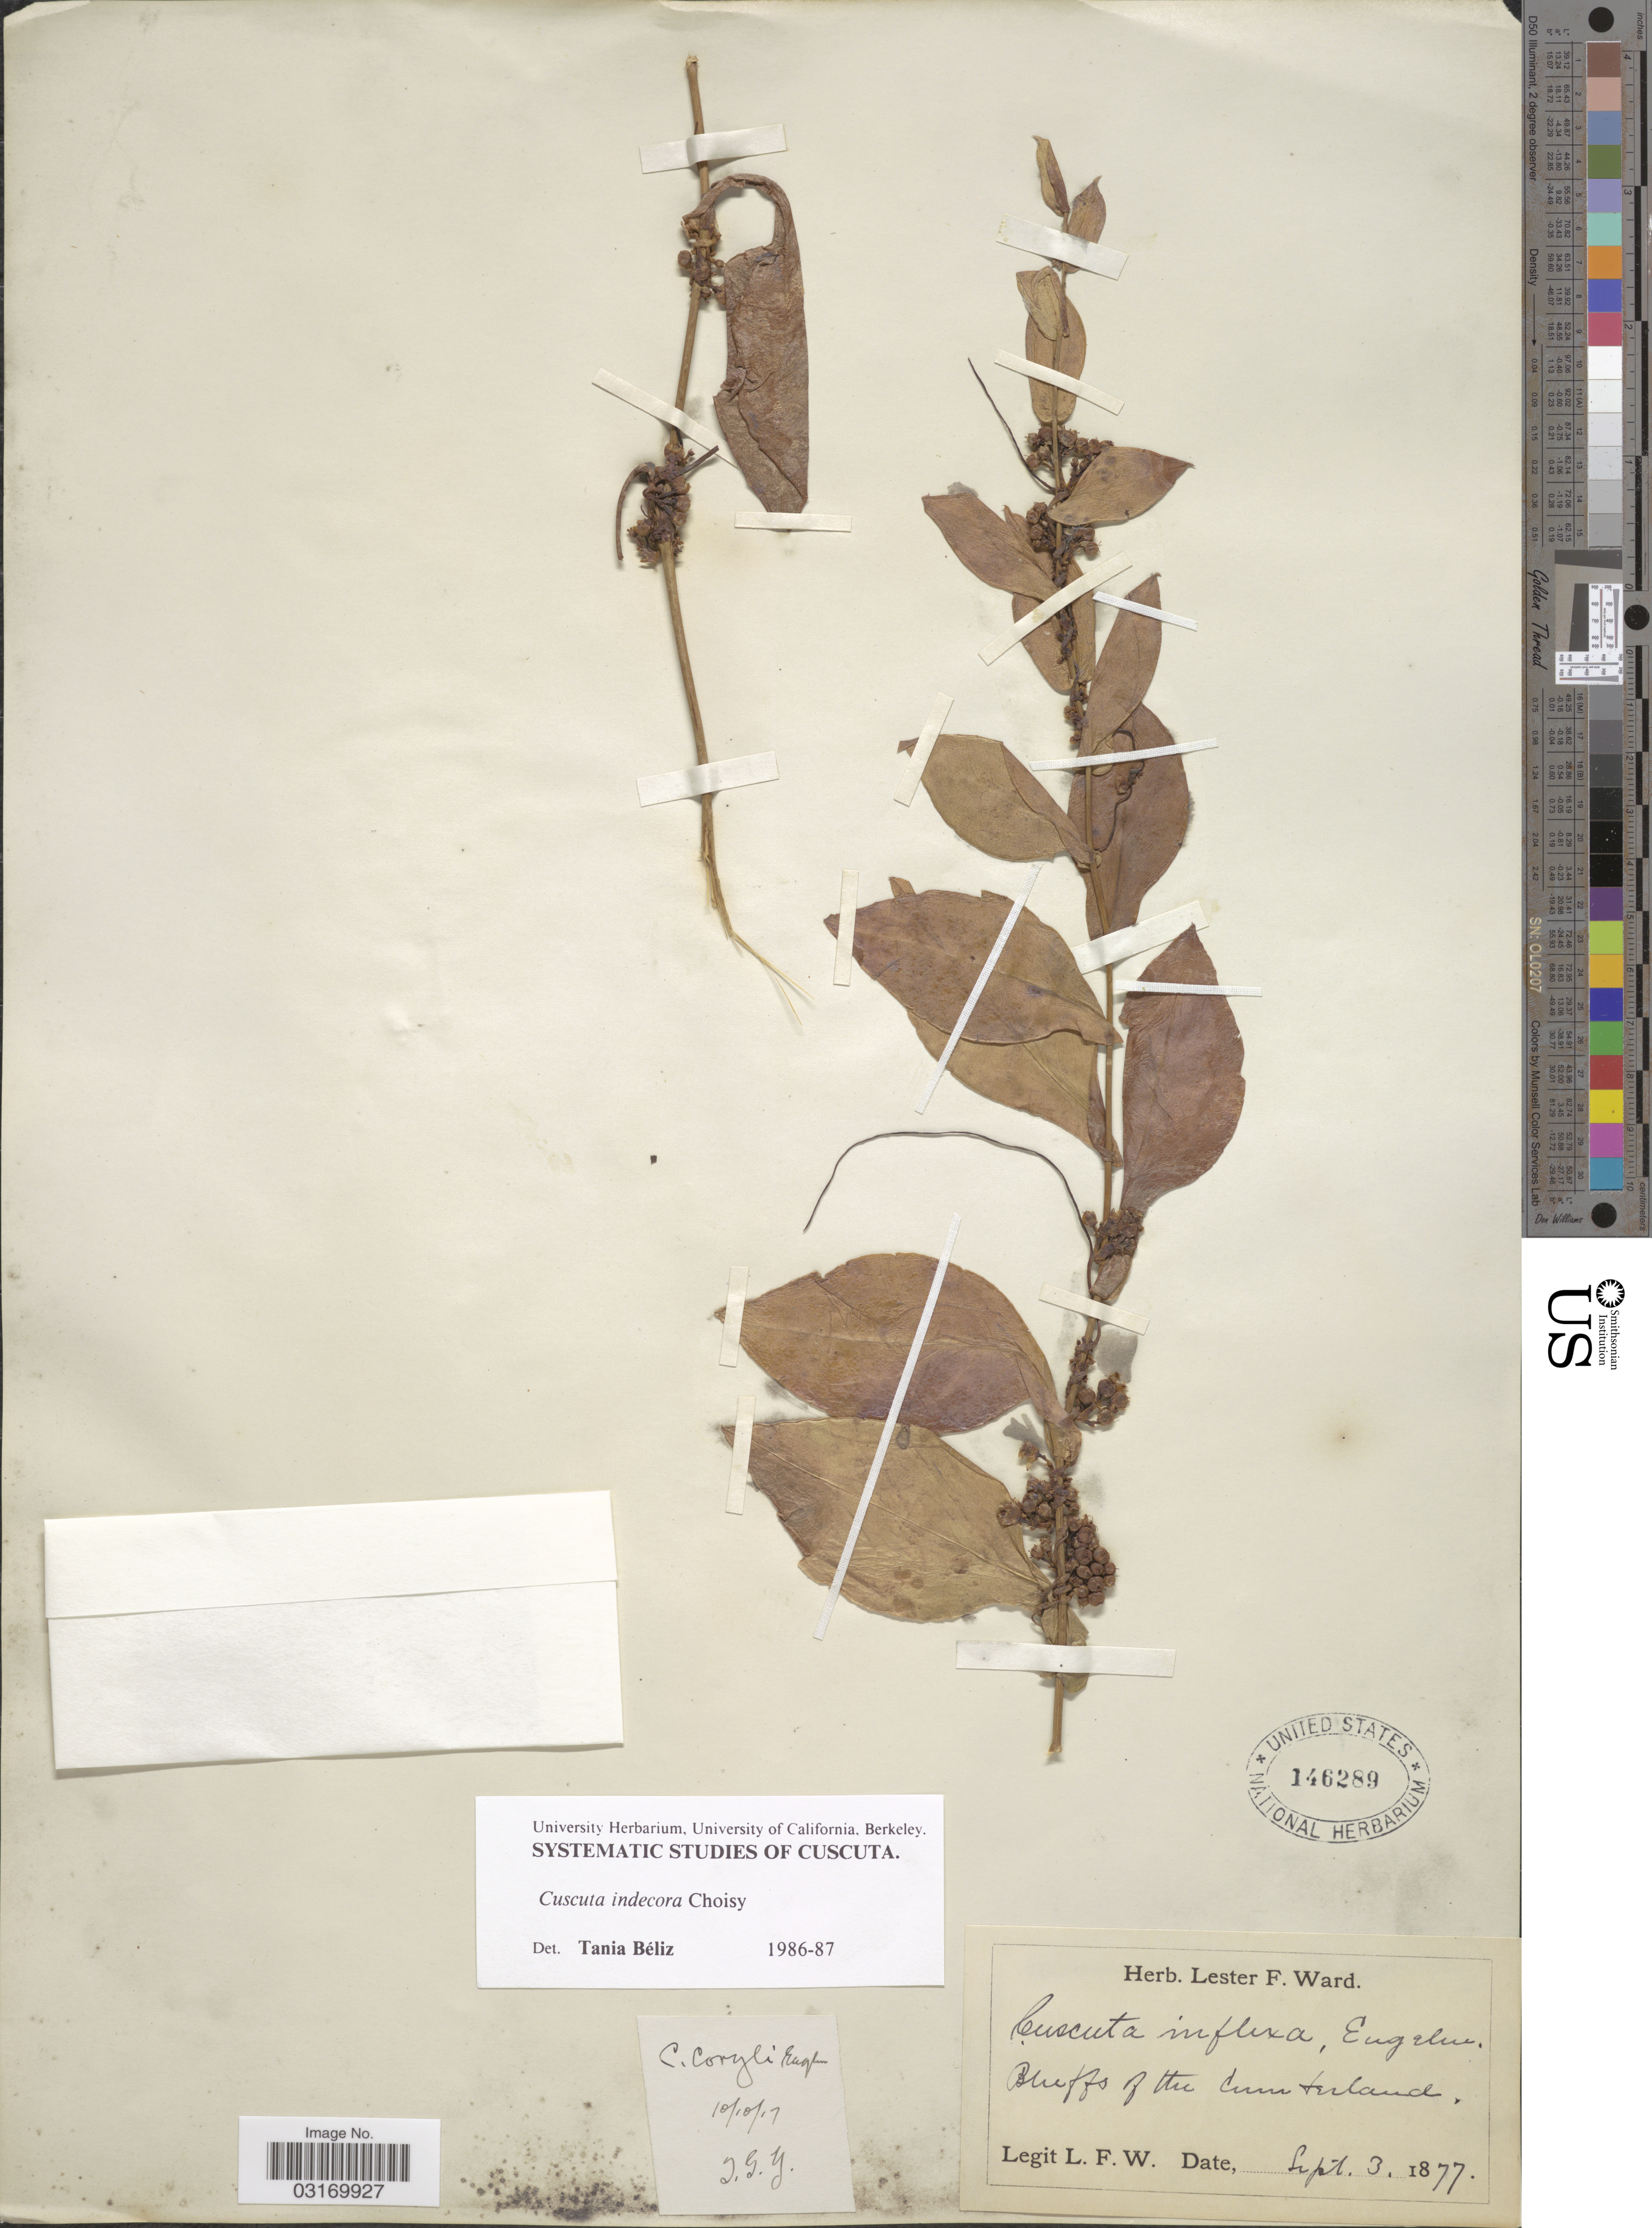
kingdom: Plantae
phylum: Tracheophyta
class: Magnoliopsida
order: Solanales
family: Convolvulaceae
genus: Cuscuta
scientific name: Cuscuta indecora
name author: Choisy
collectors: L. F. Ward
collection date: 1877-09-03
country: United States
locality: Bluffs of the Cumberland.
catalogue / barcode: US 146289